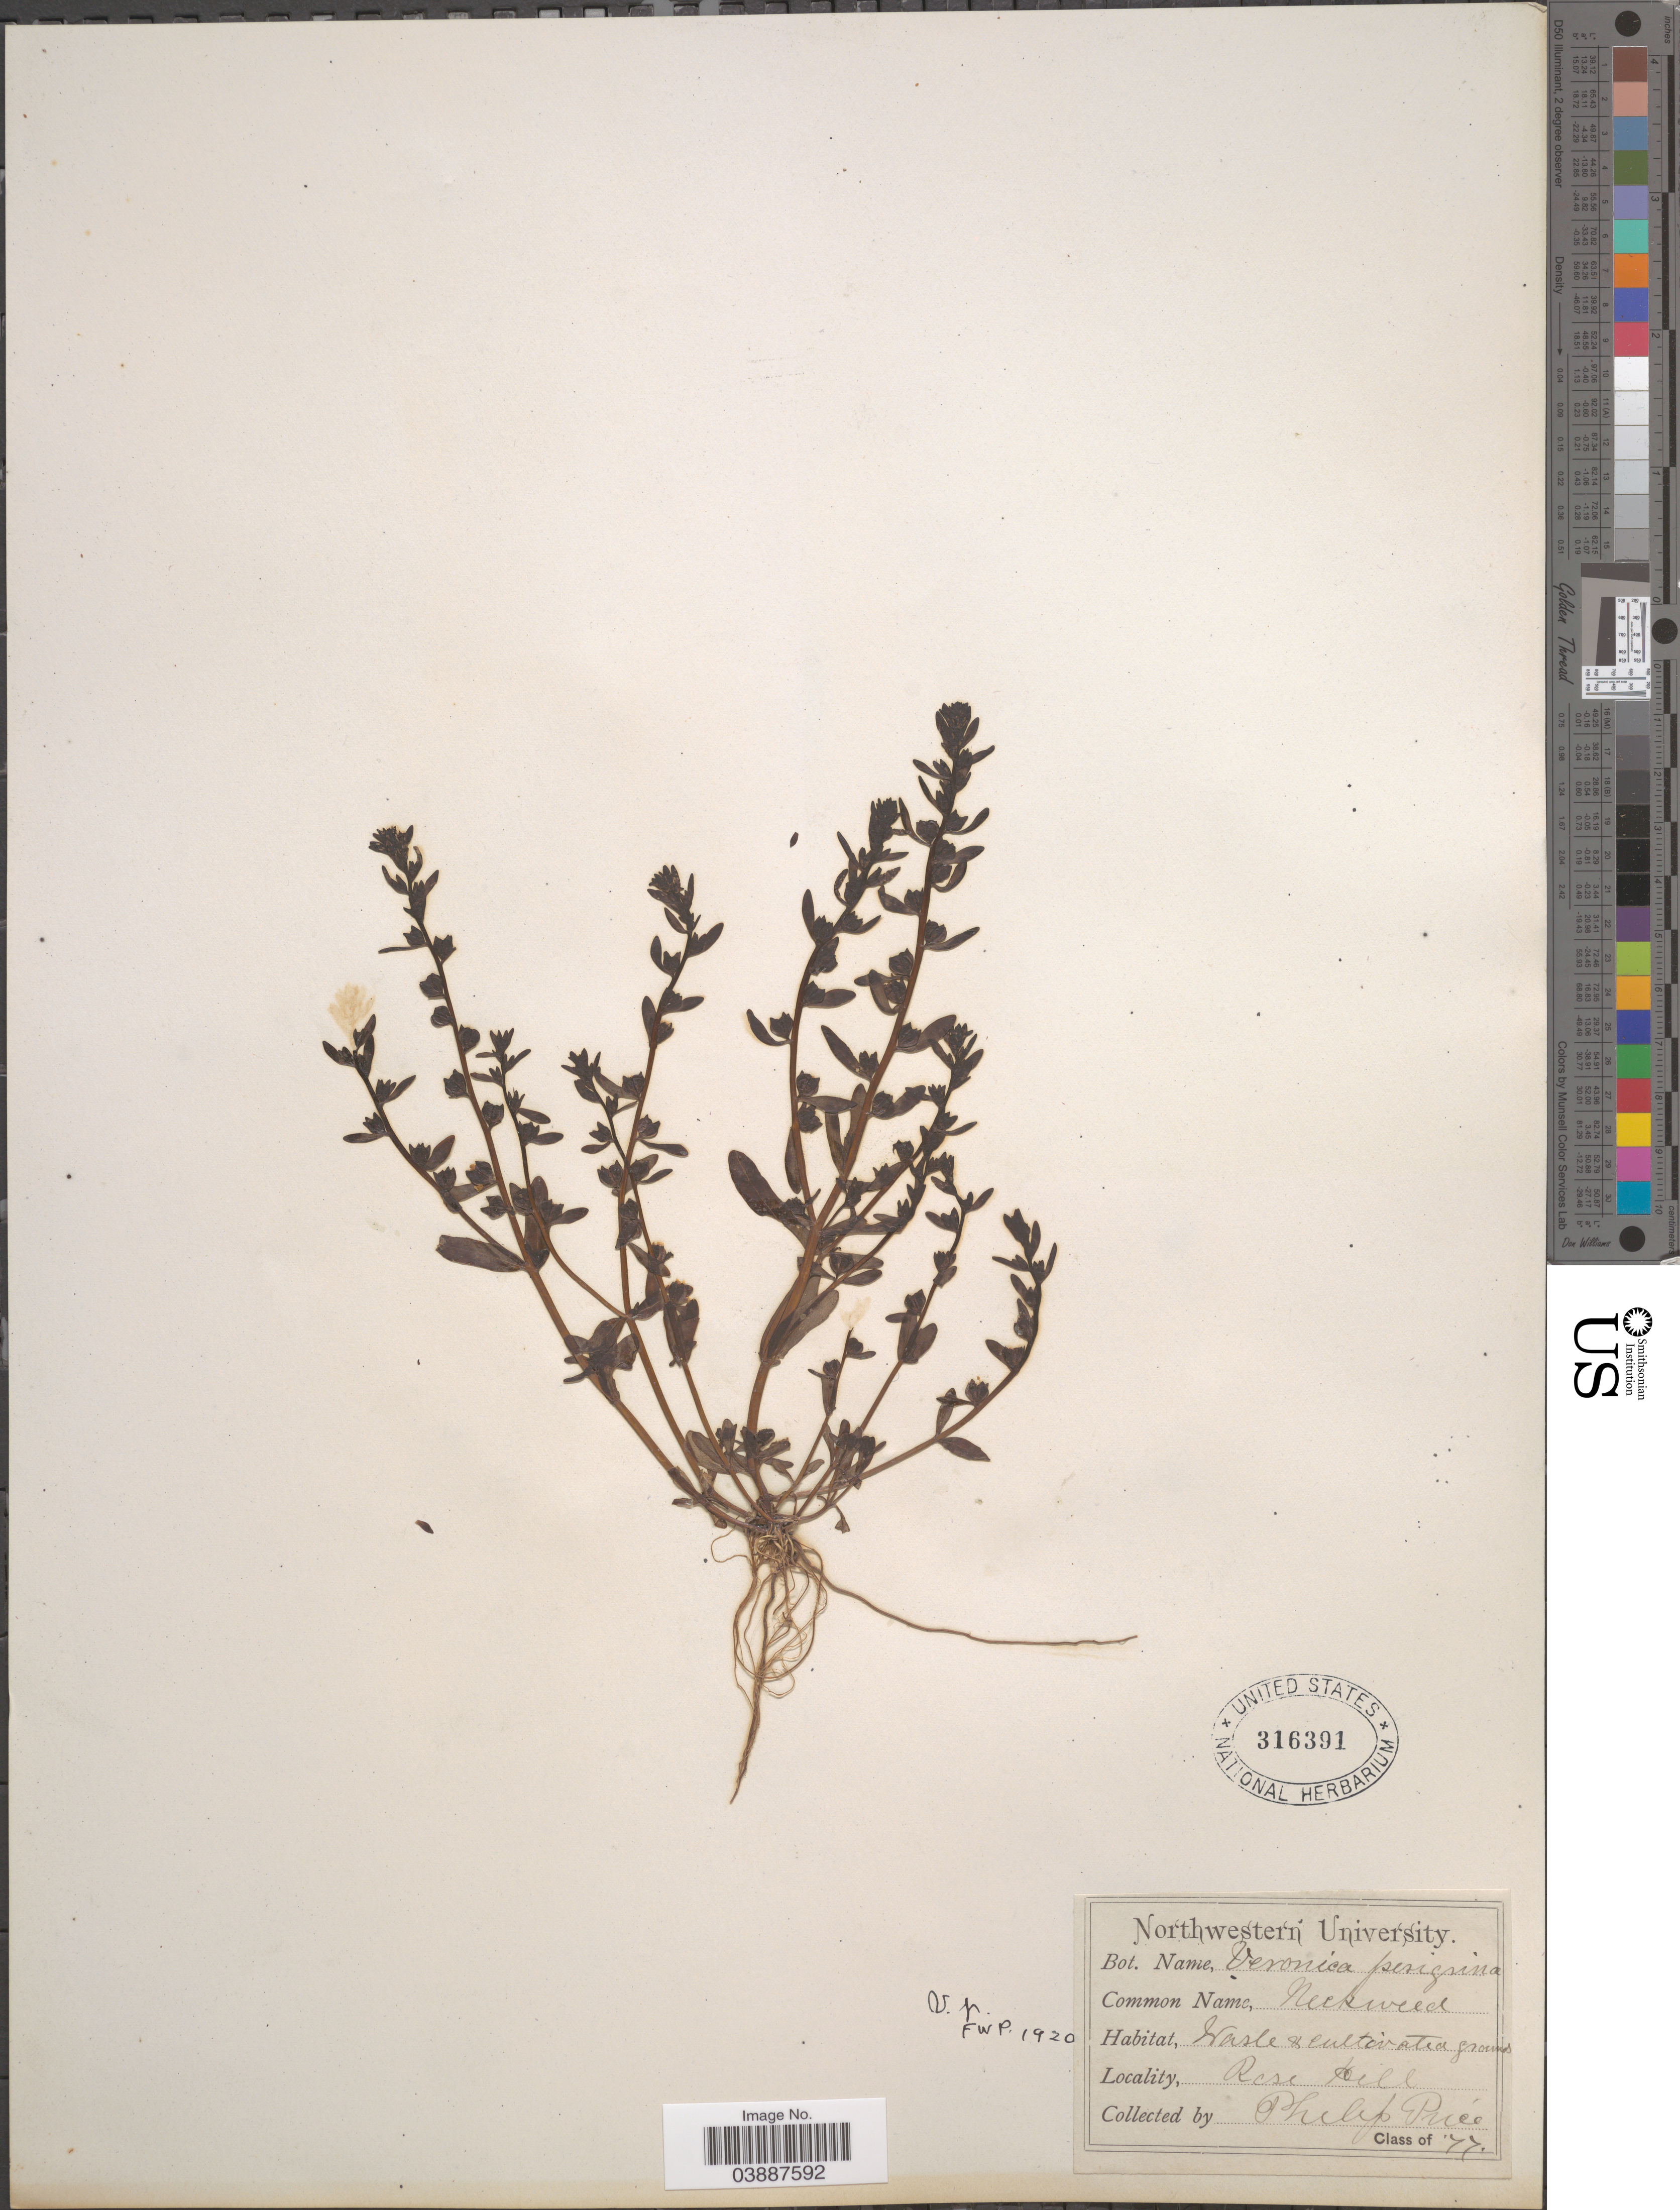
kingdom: Plantae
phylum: Tracheophyta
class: Magnoliopsida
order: Lamiales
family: Plantaginaceae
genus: Veronica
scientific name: Veronica peregrina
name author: L.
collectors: P. Price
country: United States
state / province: Illinois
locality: Rose Hill.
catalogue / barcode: US 316391